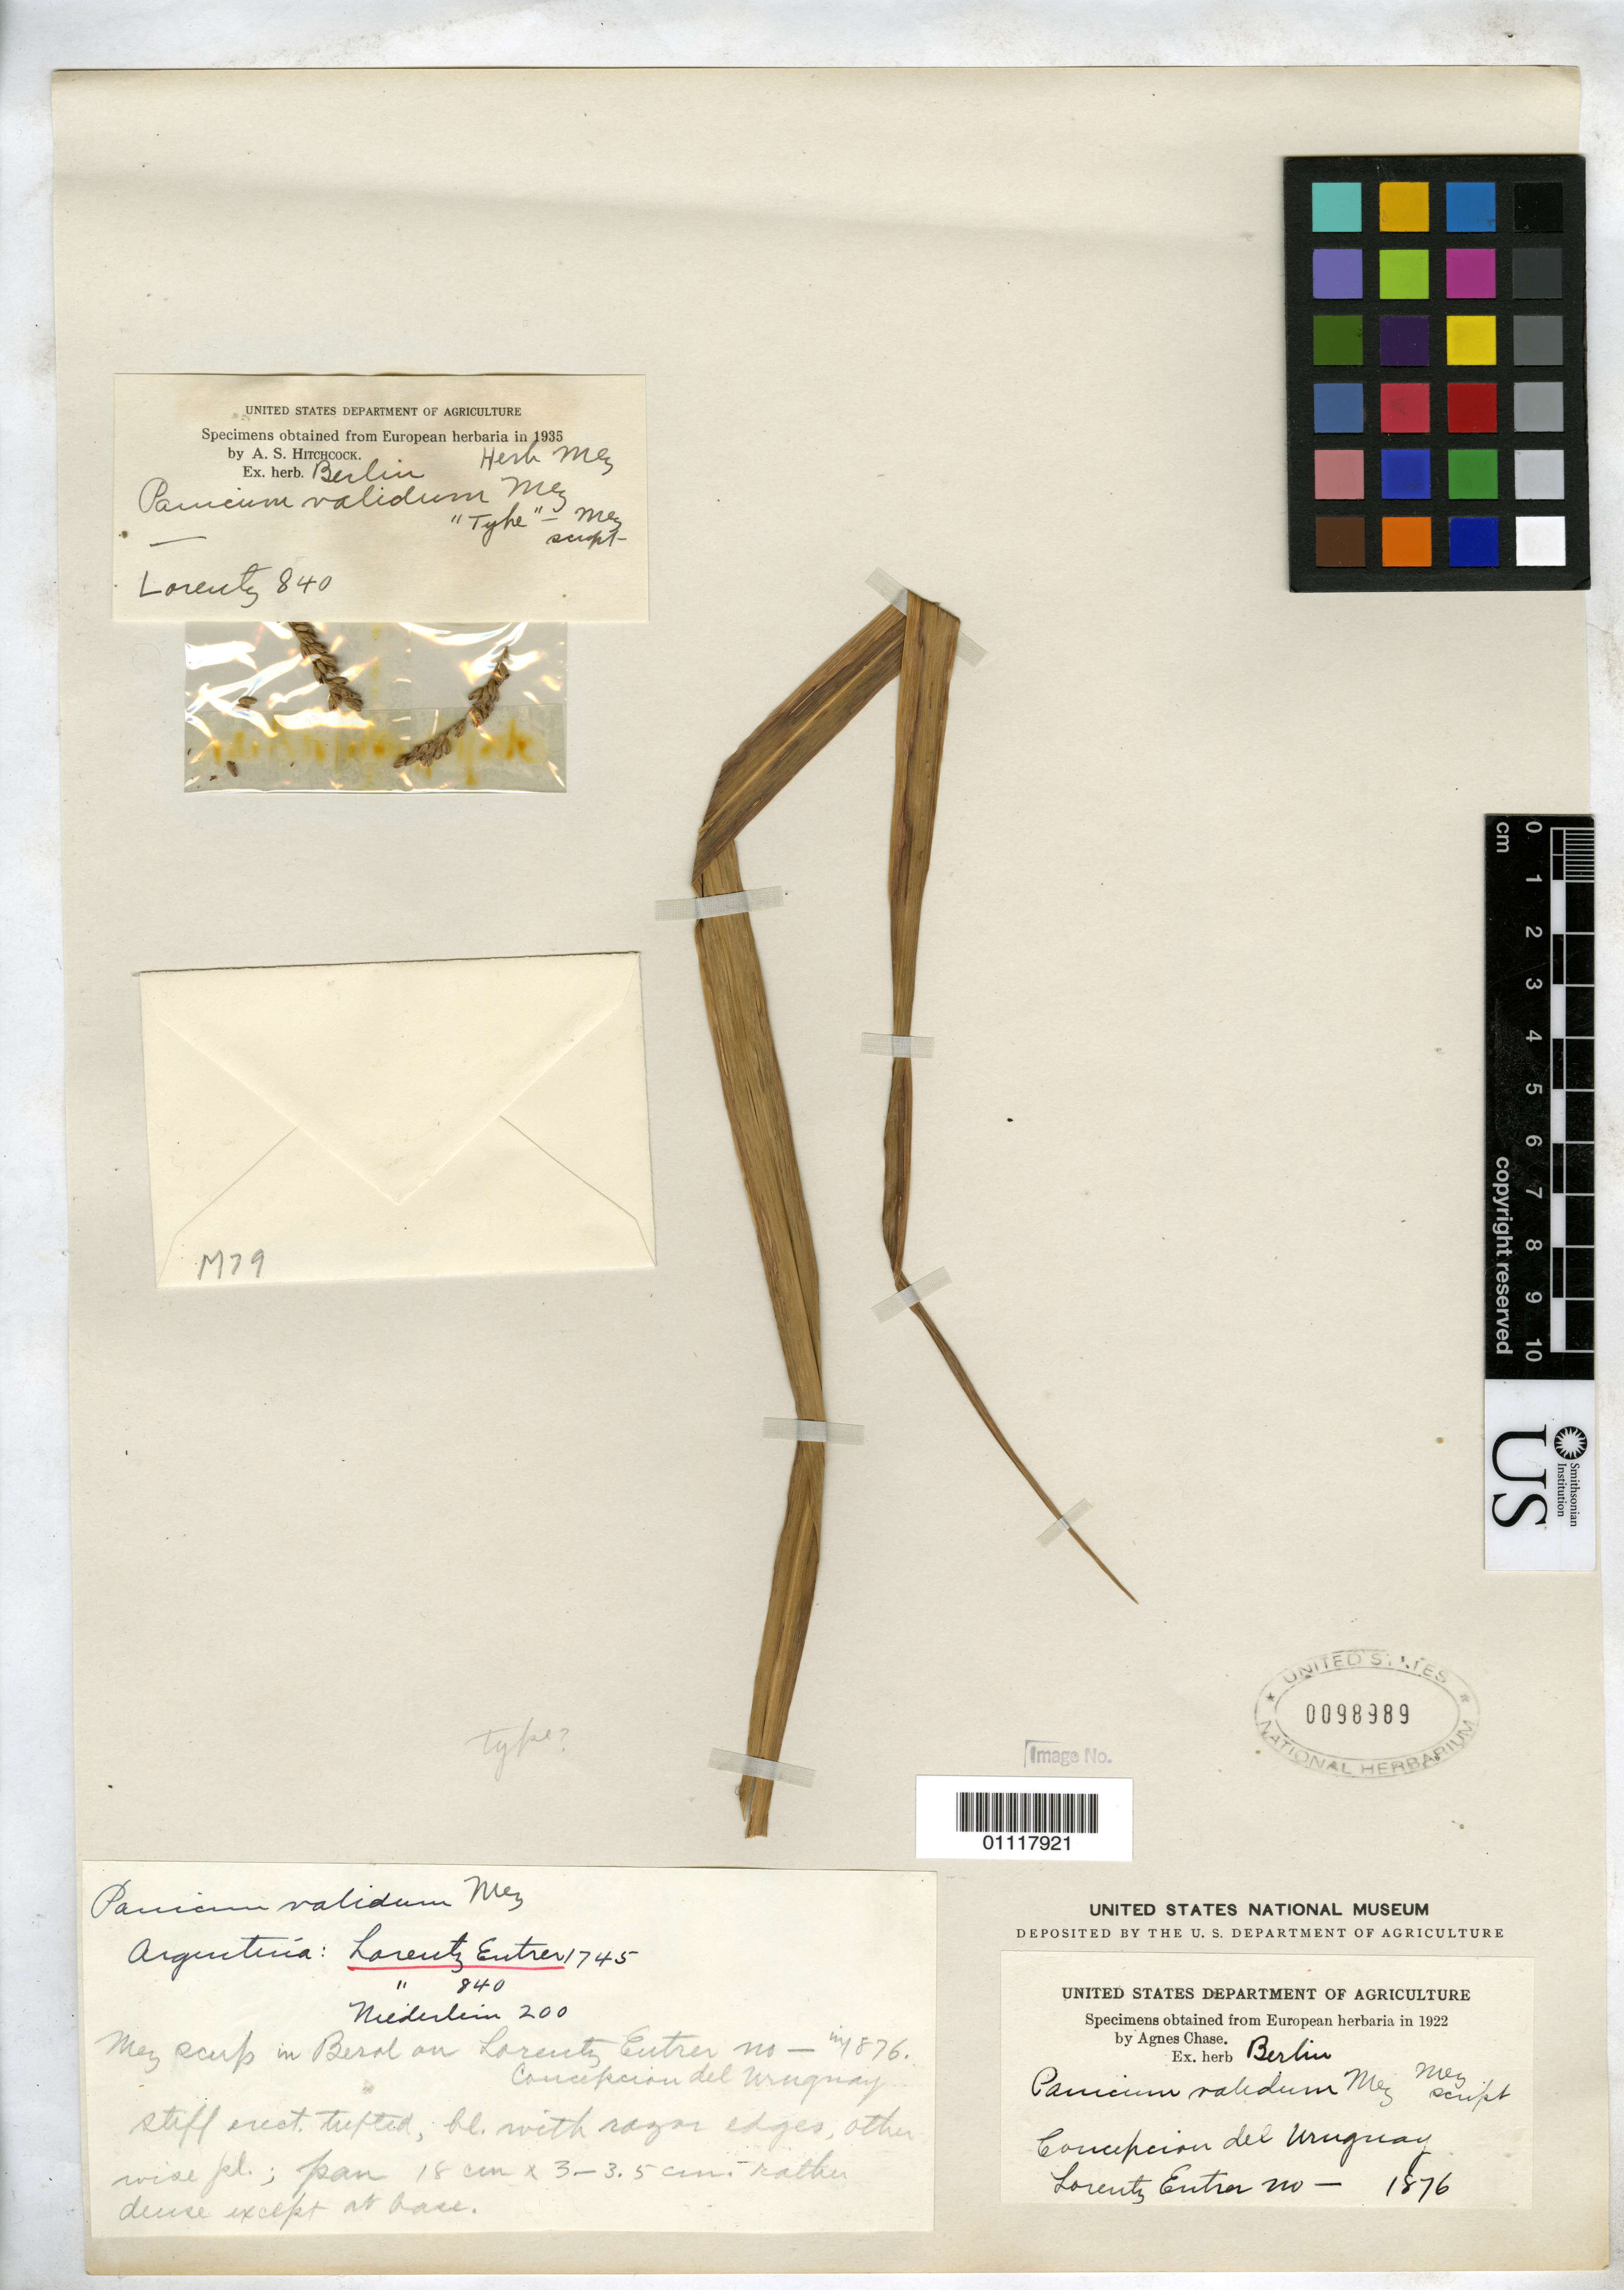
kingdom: Plantae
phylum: Tracheophyta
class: Liliopsida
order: Poales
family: Poaceae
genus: Panicum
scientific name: Panicum validum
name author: Mez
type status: Syntype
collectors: E. Lorentz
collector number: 840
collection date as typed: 1876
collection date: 1876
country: Argentina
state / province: Entre Ríos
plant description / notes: Fragmentary material of type specimen ex herb. Berlin.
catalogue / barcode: US 98989